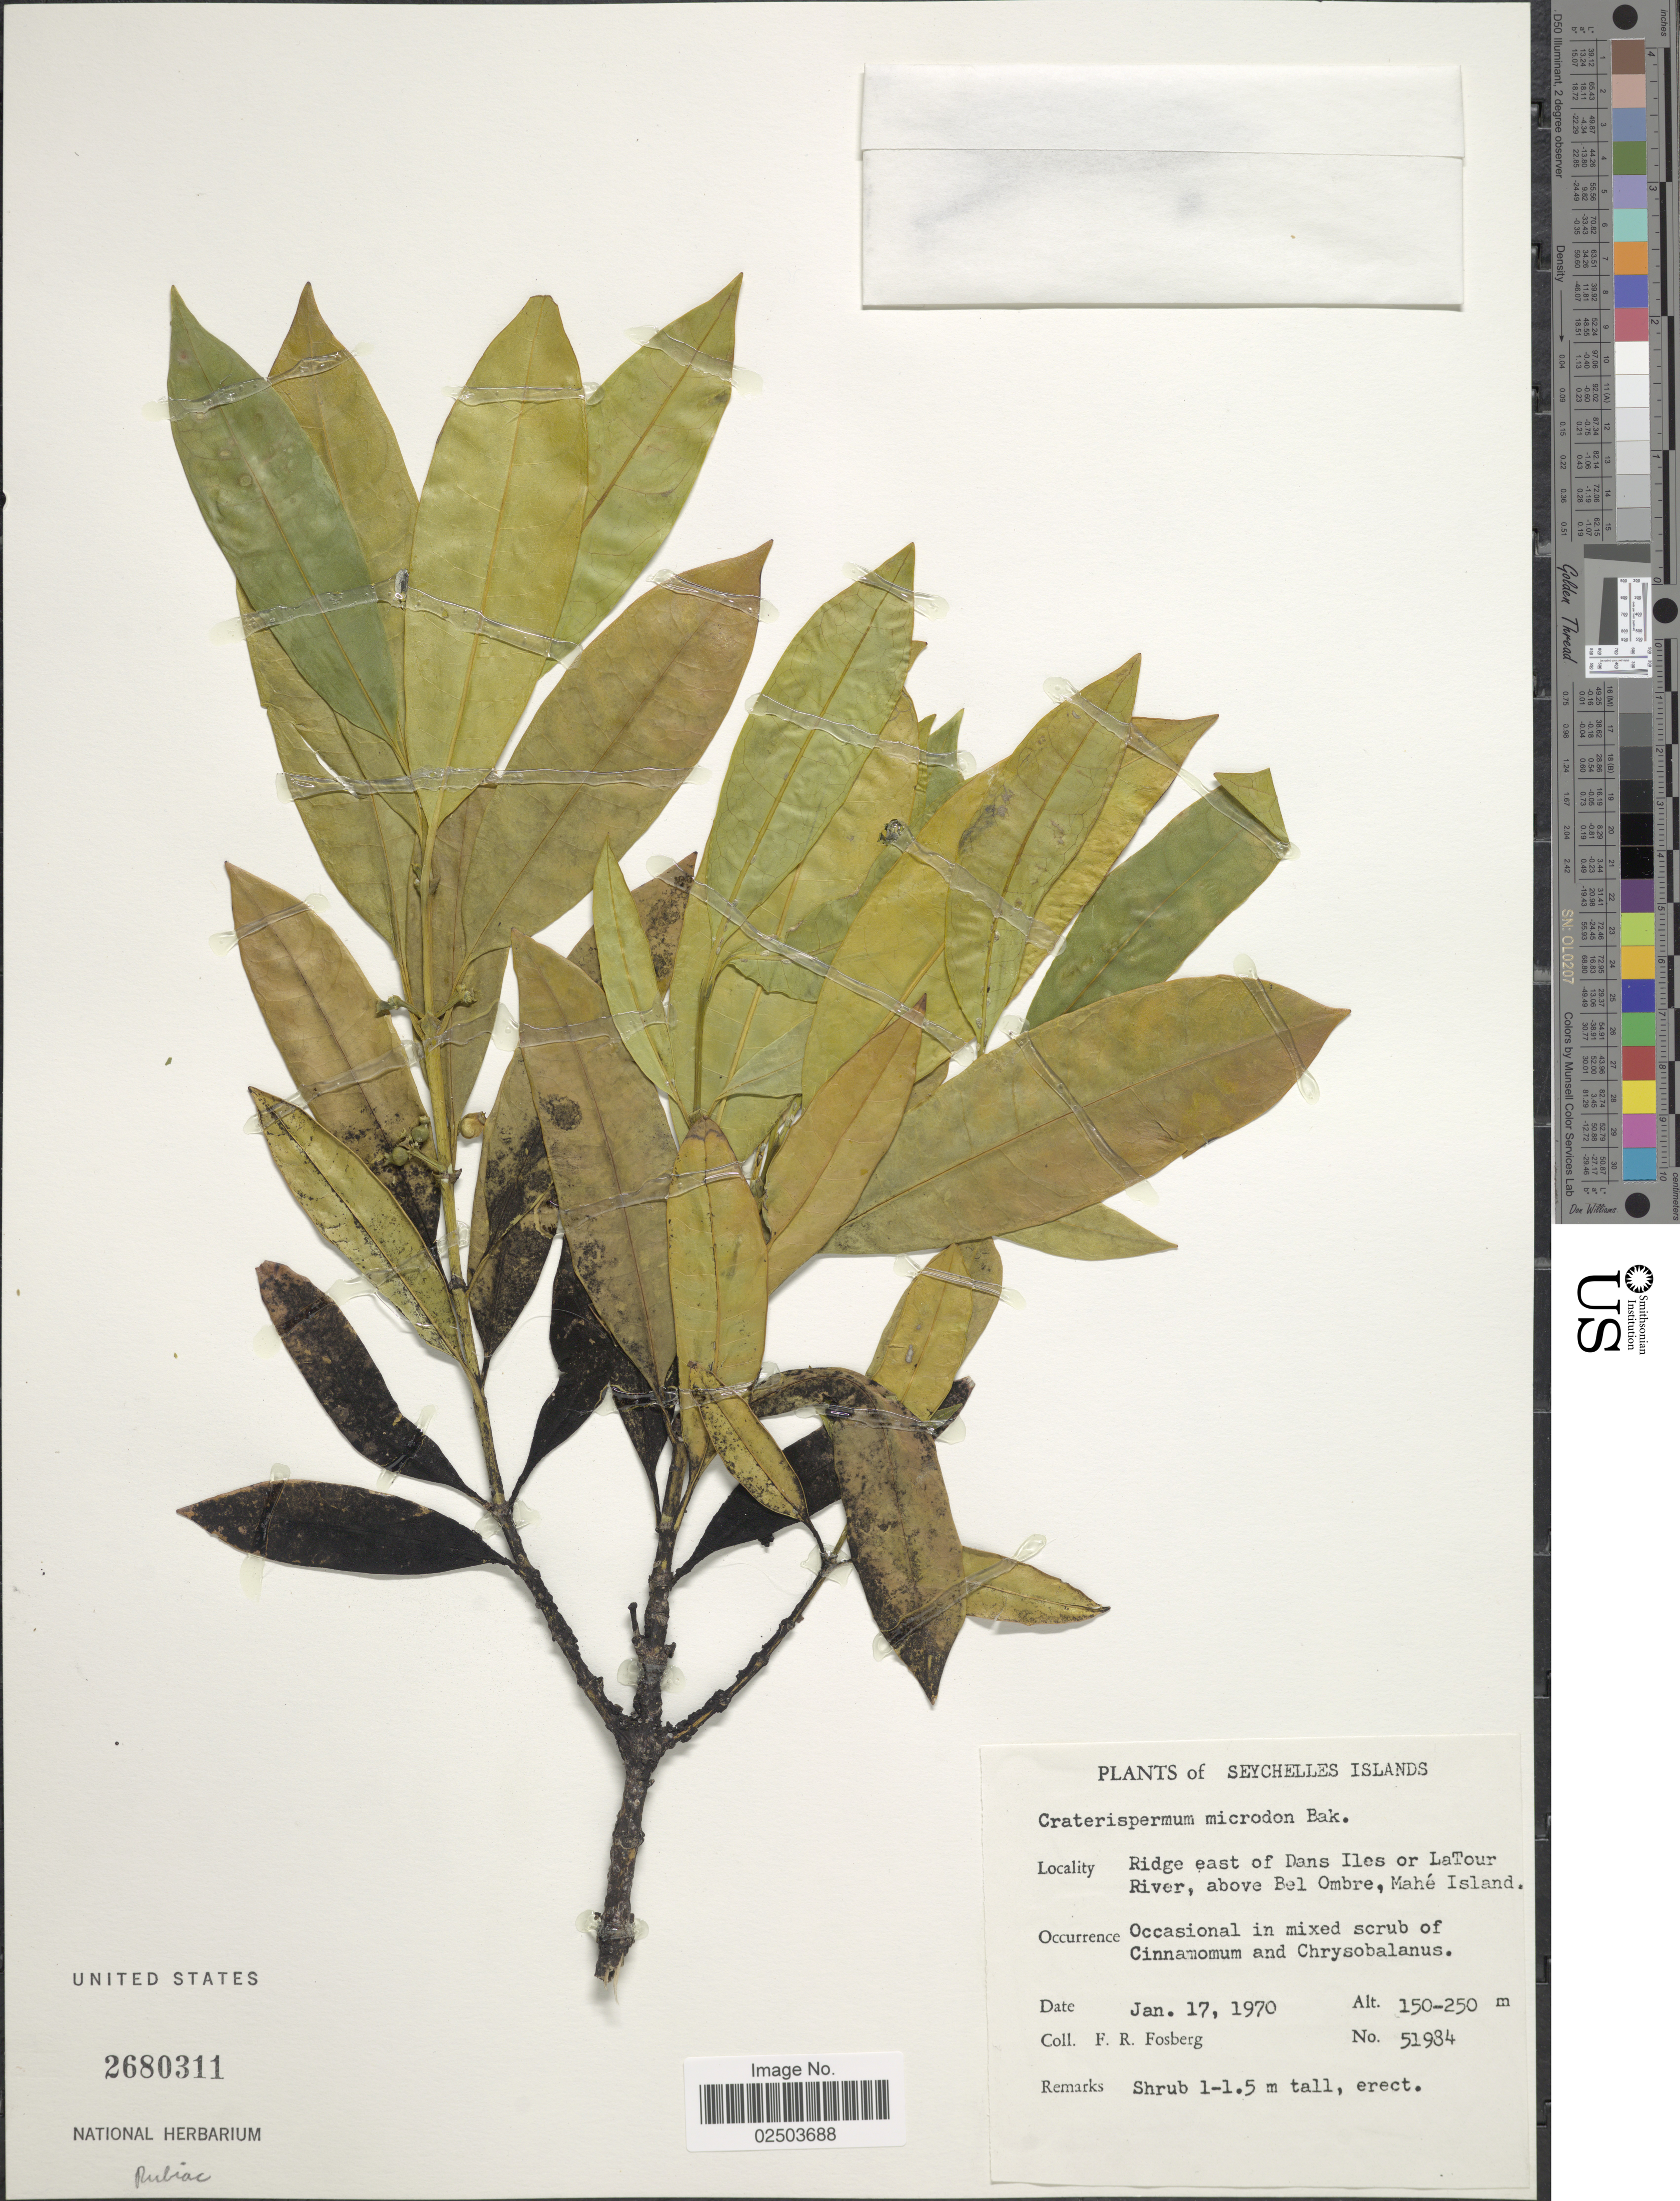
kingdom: Plantae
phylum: Tracheophyta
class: Magnoliopsida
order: Gentianales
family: Rubiaceae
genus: Craterispermum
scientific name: Craterispermum microdon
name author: Baker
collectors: F. R. Fosberg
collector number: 51984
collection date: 1970-01-17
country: Seychelles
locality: Seychelles Islands. Ridge east of Dans Iles or LaTour River, above Bel Ombre, Mahe Island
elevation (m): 150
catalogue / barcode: US 2680311